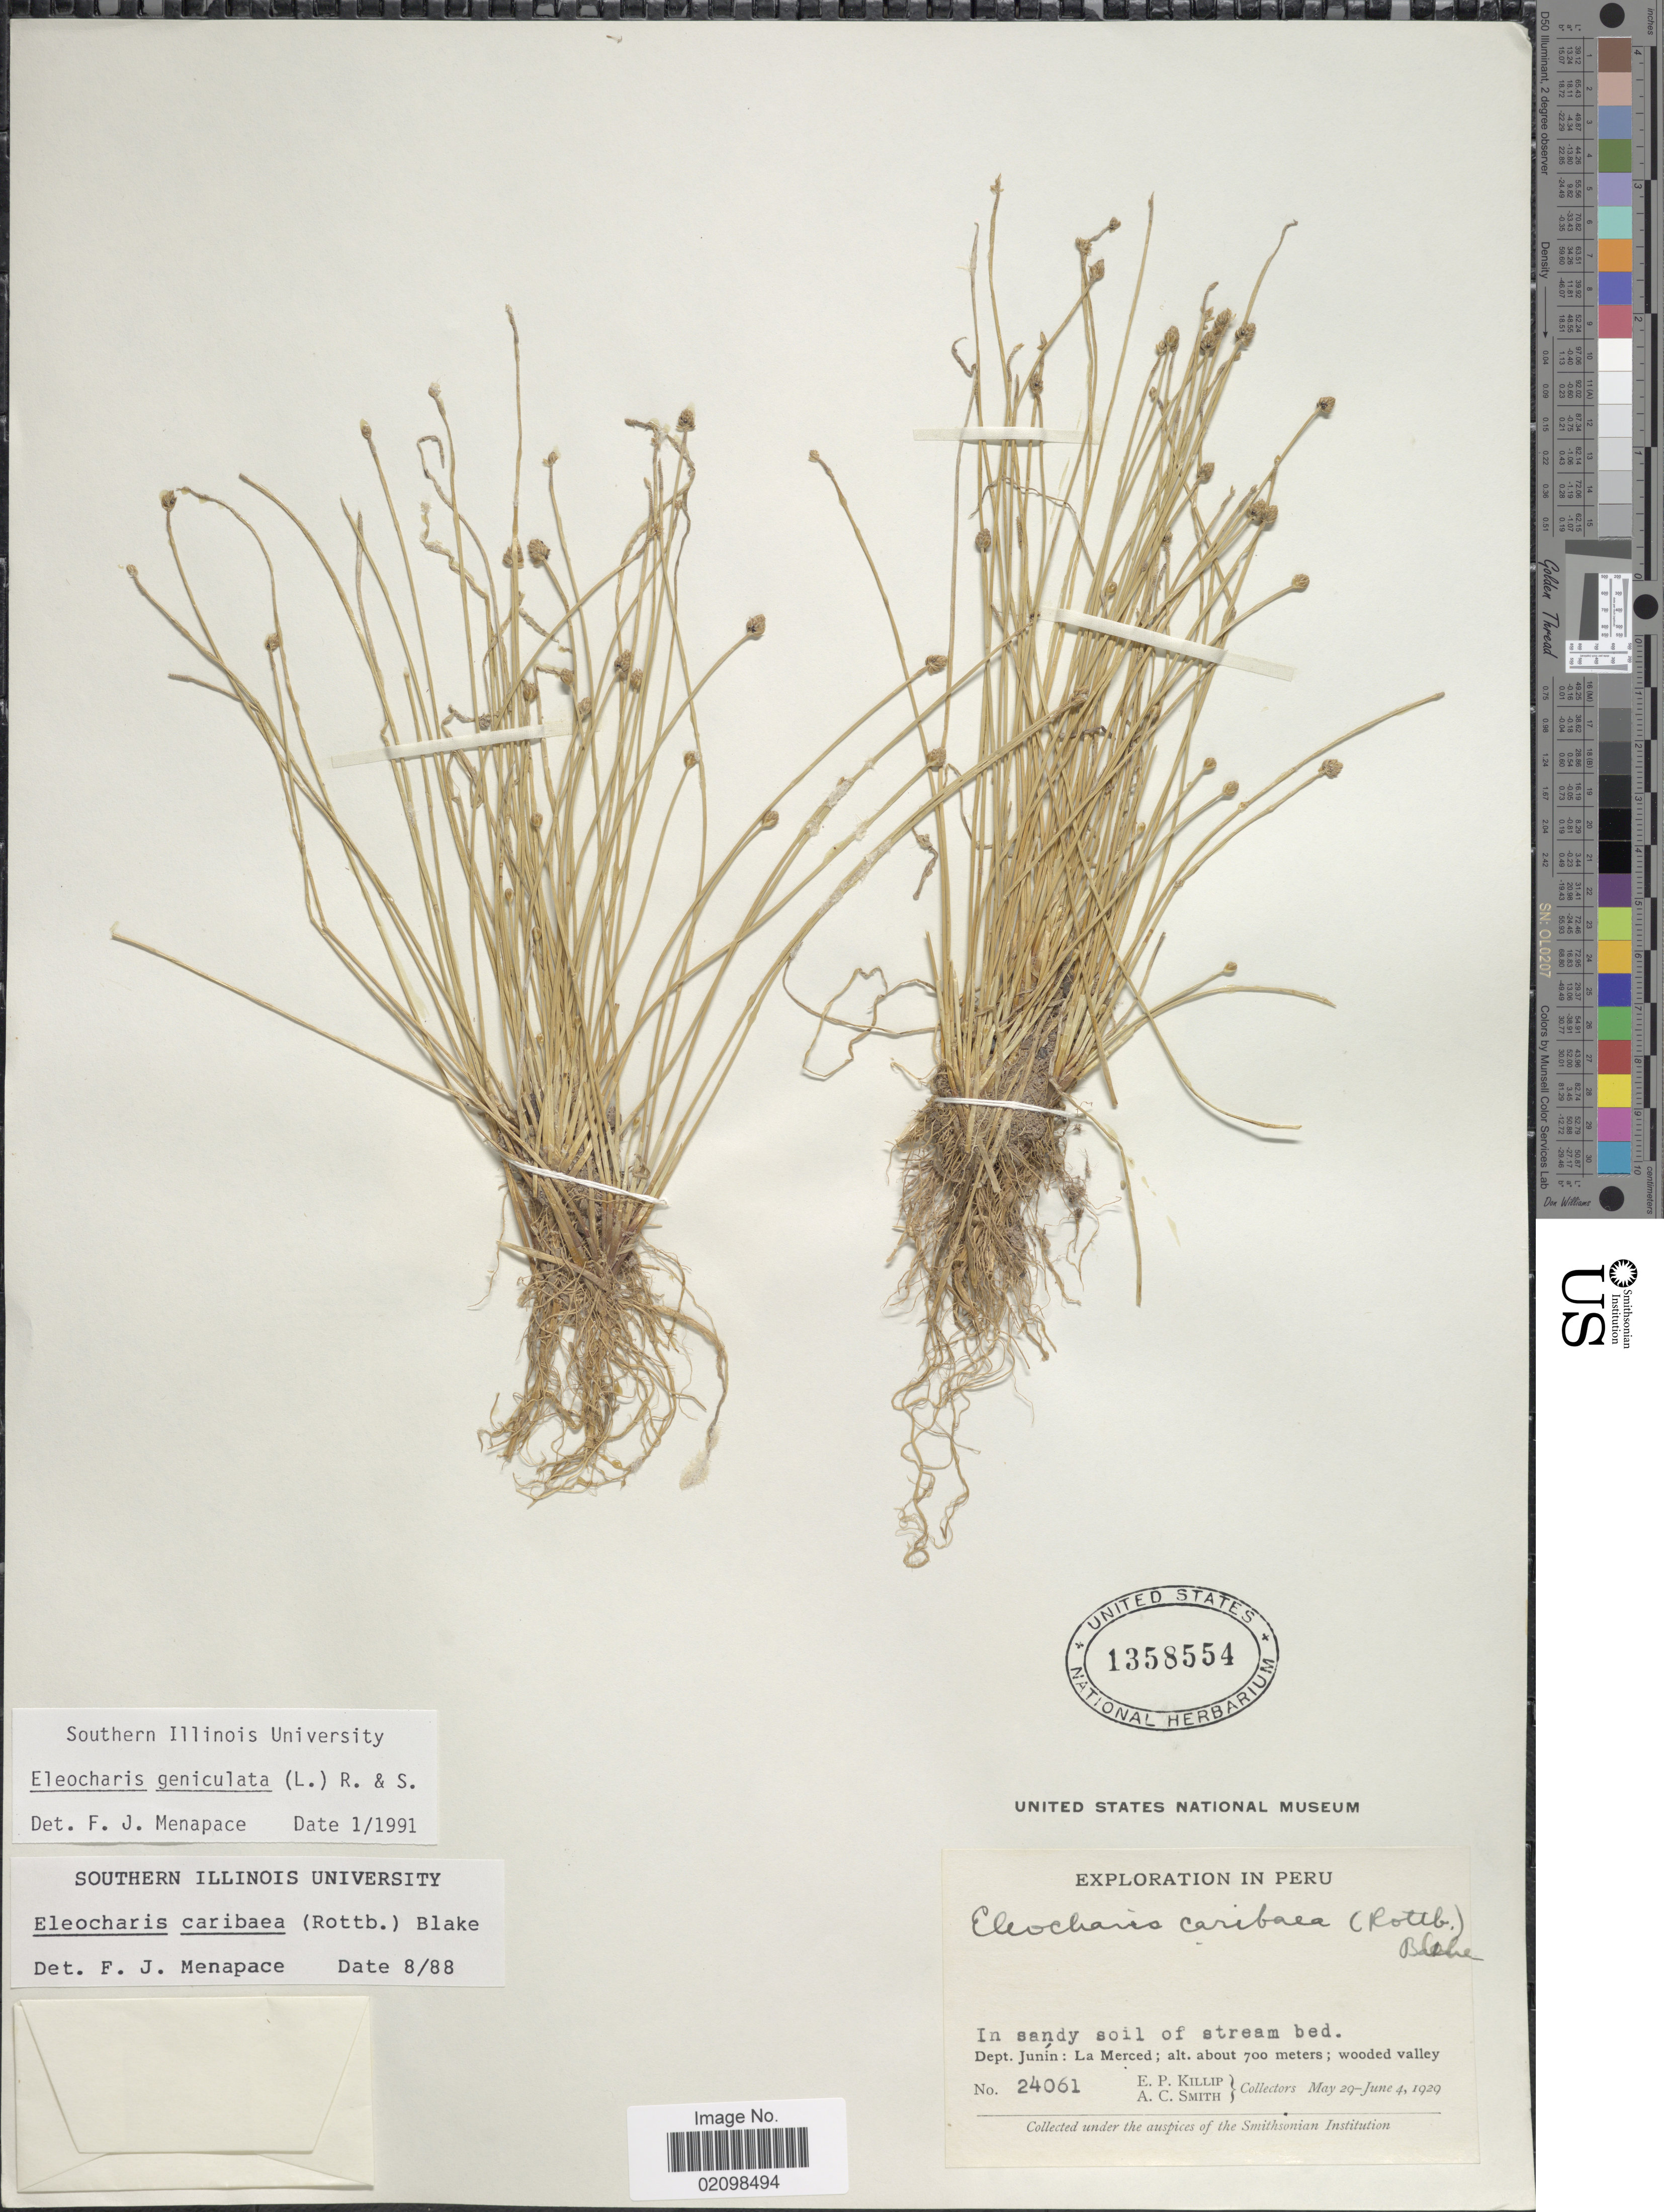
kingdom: Plantae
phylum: Tracheophyta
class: Liliopsida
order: Poales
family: Cyperaceae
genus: Eleocharis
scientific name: Eleocharis geniculata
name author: (L.) Roem. & Schult.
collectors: E. P. Killip & A. C. Smith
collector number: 24061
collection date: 1929-05-29/1929-06-04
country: Peru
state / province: Junín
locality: La Merced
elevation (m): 700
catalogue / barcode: US 1358554